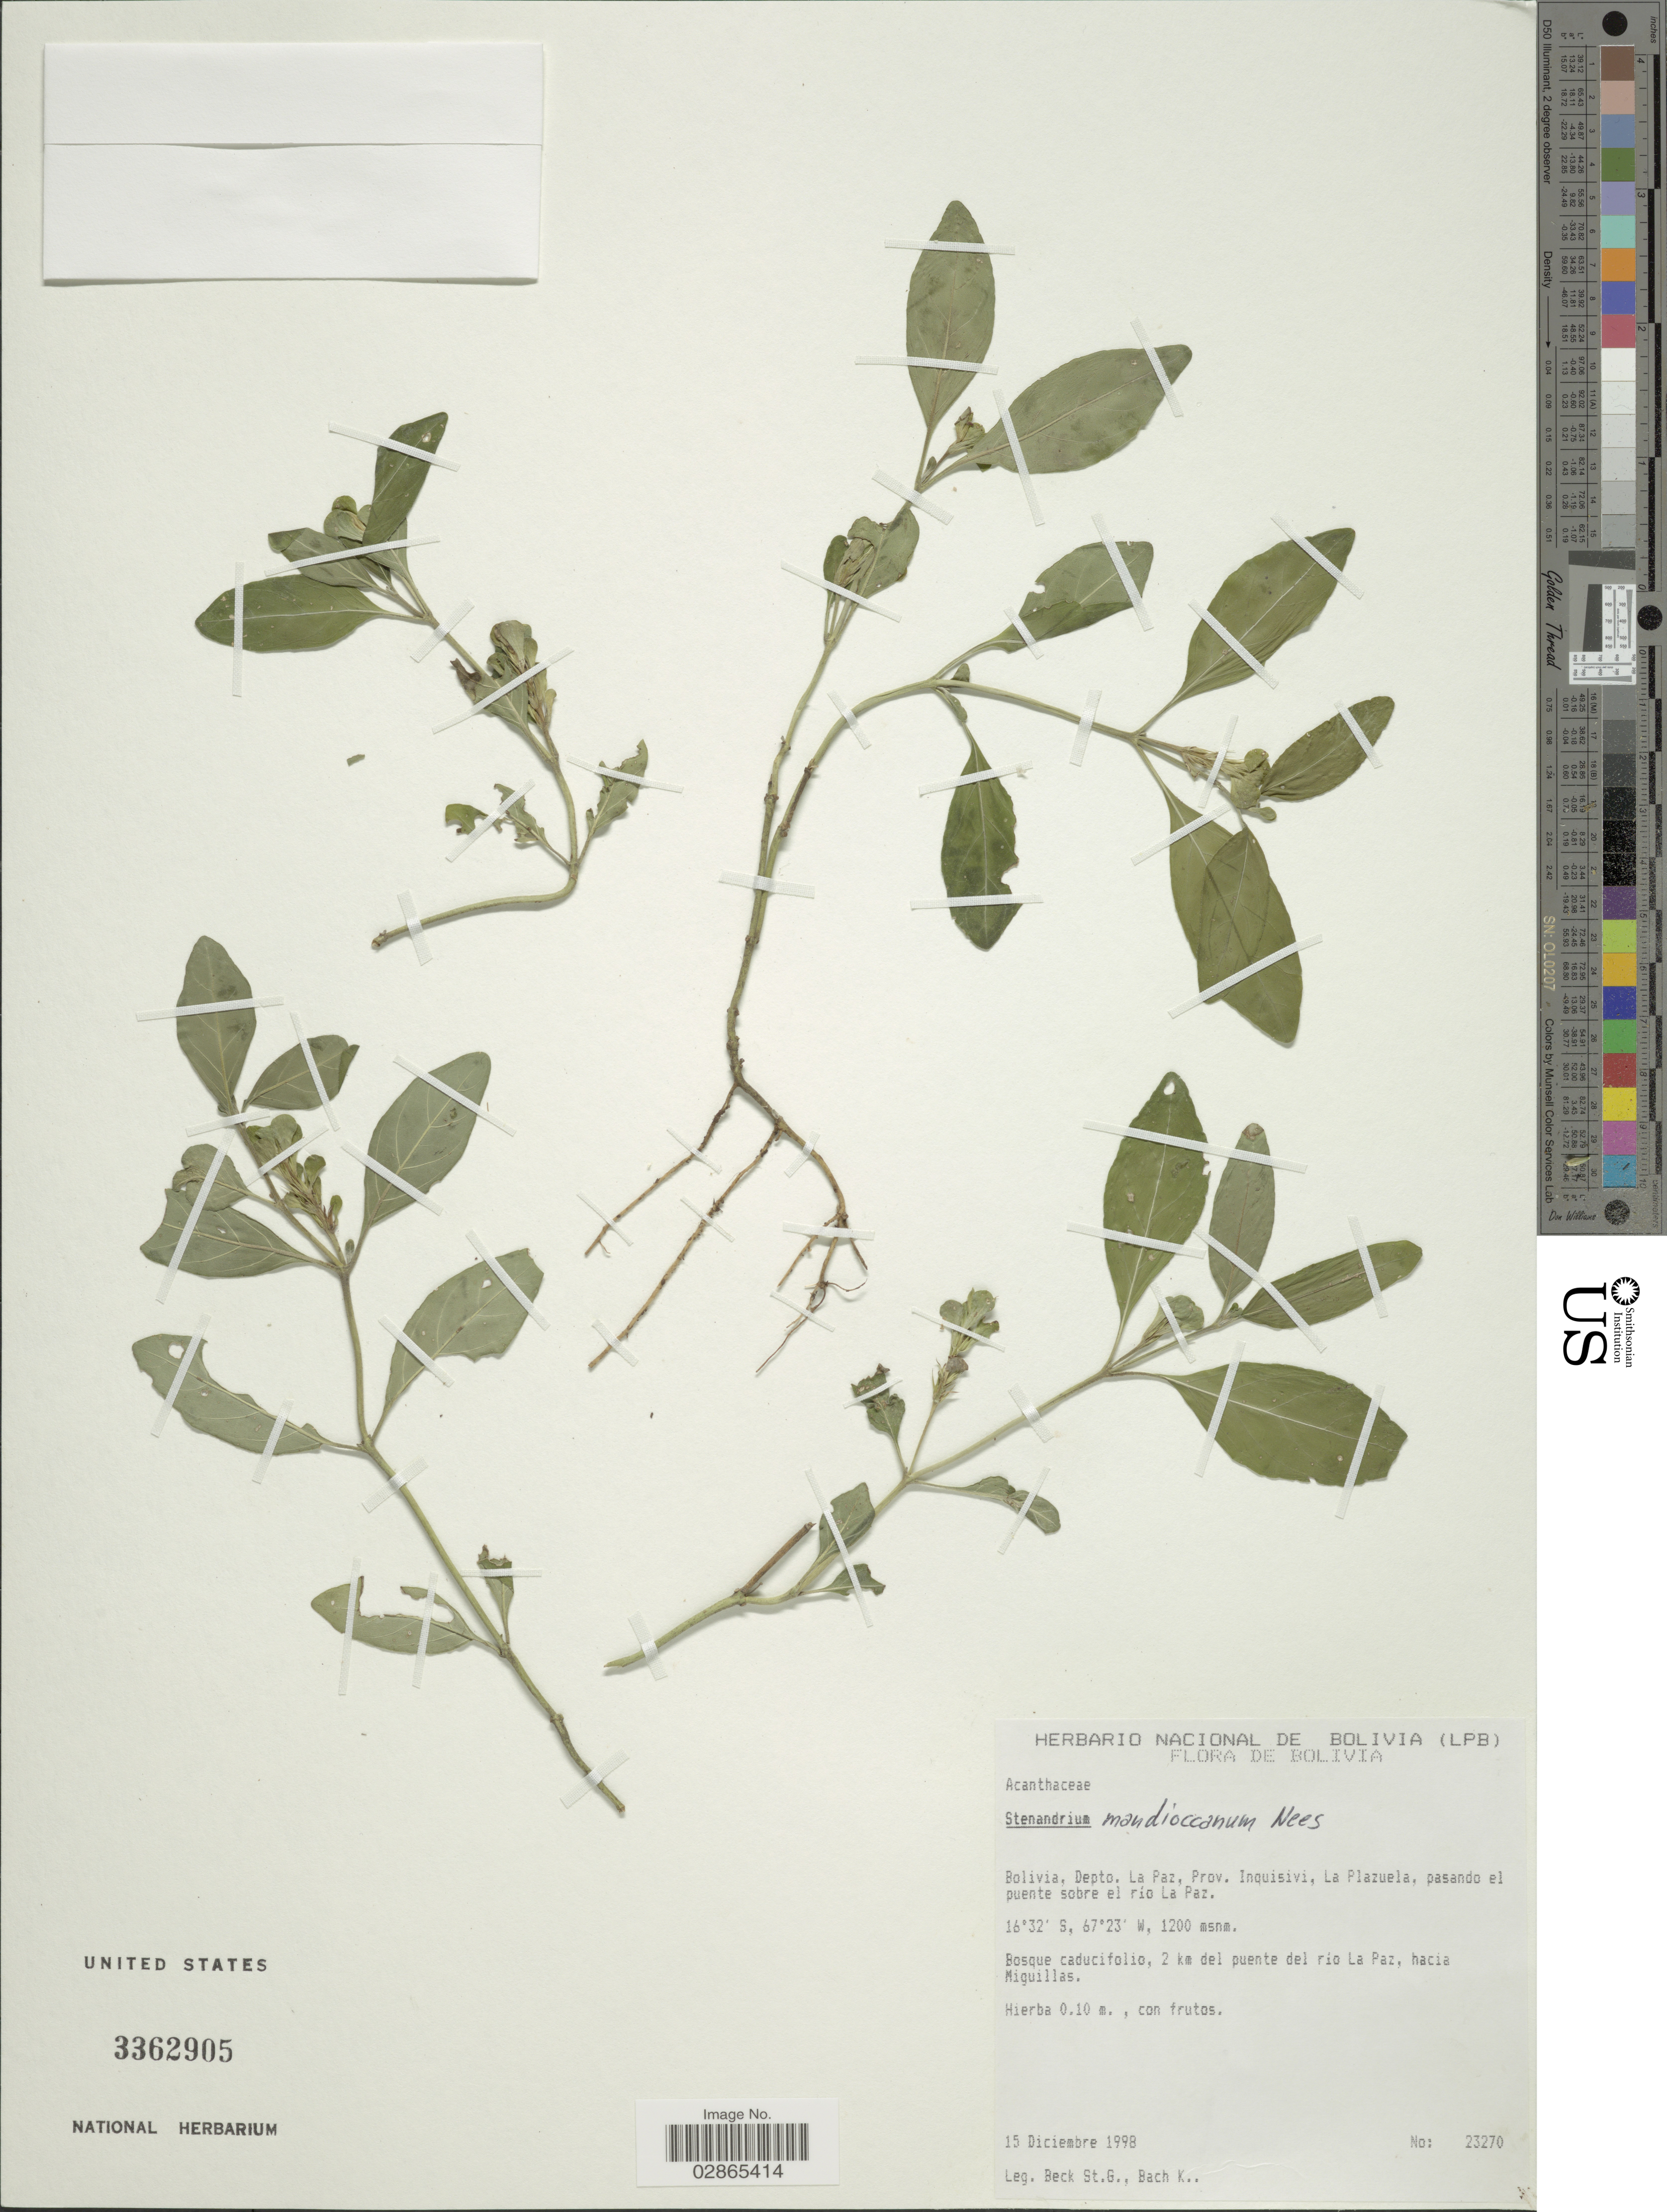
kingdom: Plantae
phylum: Tracheophyta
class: Magnoliopsida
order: Lamiales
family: Acanthaceae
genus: Stenandrium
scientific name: Stenandrium mandioccanum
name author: Nees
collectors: S. G. Beck & K. Bach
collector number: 23270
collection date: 1998-12-15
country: Bolivia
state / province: La Paz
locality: Depto. La Paz, Prov. Inquisivi, La Plazuela, pasando el puento sobre el río La Paz.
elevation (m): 1200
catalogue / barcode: US 3362905